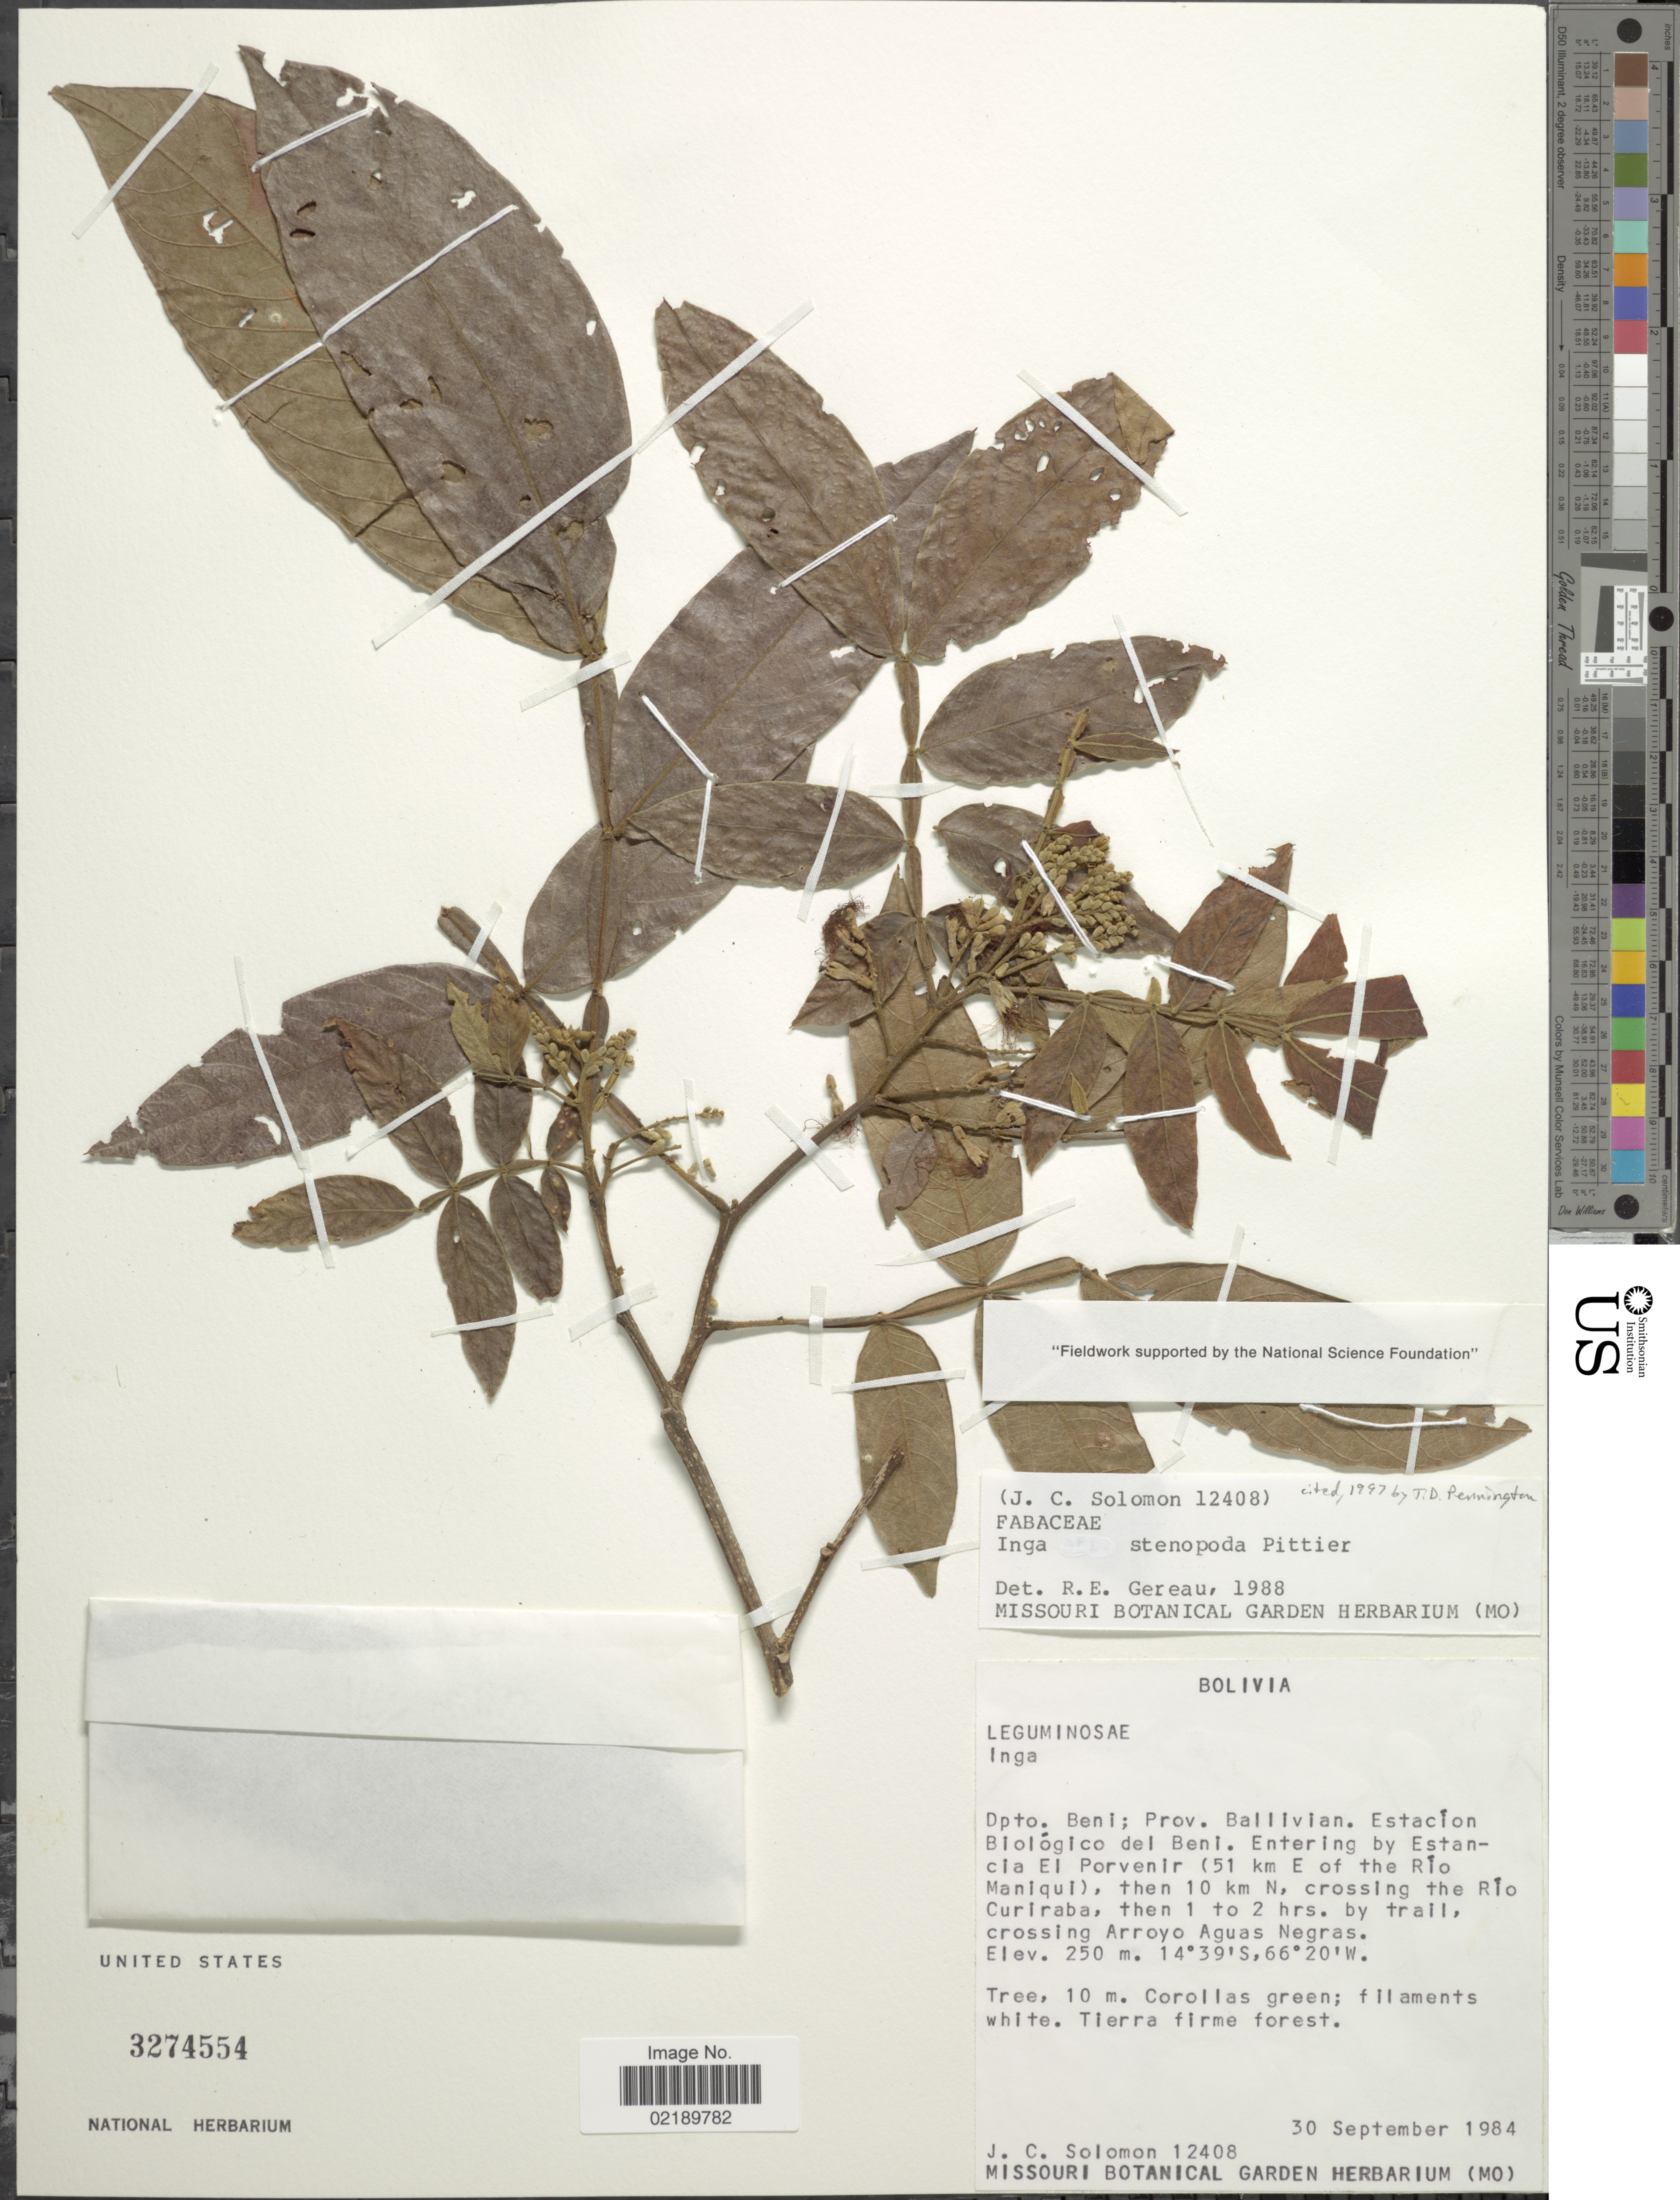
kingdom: Plantae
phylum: Tracheophyta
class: Magnoliopsida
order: Fabales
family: Fabaceae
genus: Inga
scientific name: Inga stenopoda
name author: Pittier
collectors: J. C. Solomon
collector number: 12408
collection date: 1984-09-30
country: Bolivia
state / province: Beni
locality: Dpto. Beni; Prov. Ballivian. Estacíon Biológico del Beni. Entering by Estancia El Porvenir (51 km E of the Río Maniqui), then 10 km N, crossing the Río Curiraba, then 1 to 2 hrs. by trail, crossing Arroyo Aguas Negras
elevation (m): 250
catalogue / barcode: US 3274554